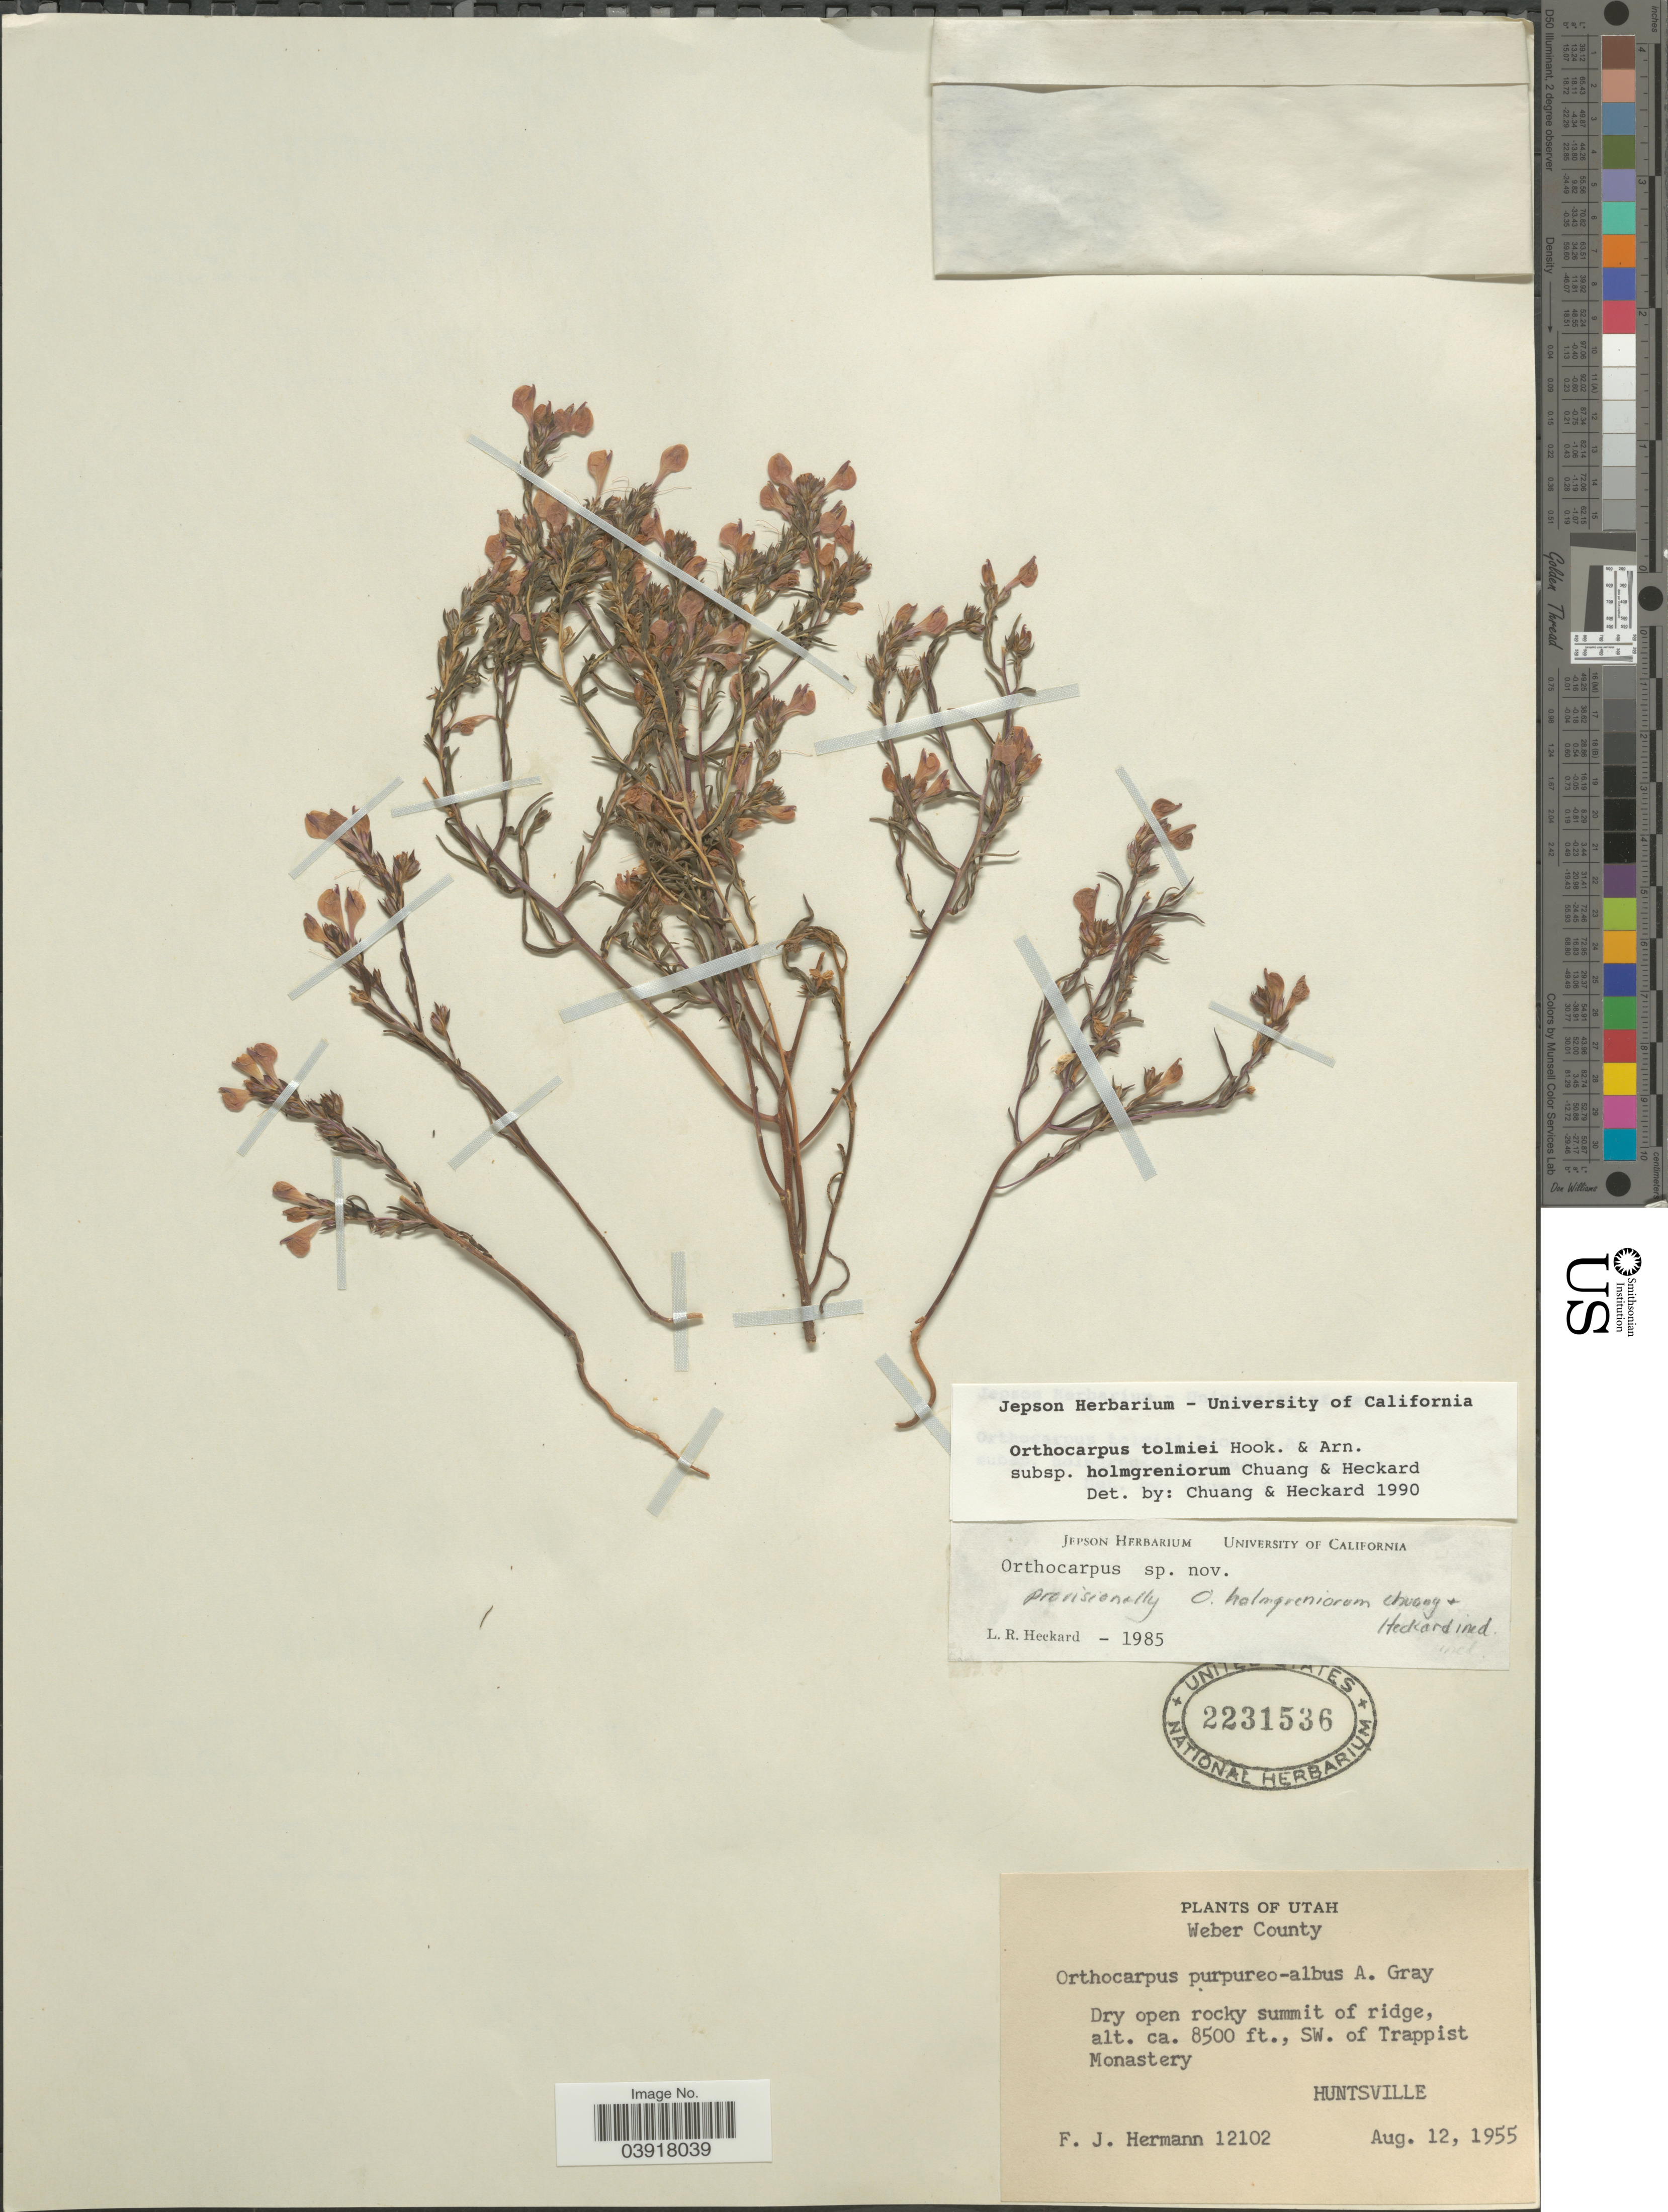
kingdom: Plantae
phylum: Tracheophyta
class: Magnoliopsida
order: Lamiales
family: Orobanchaceae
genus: Orthocarpus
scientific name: Orthocarpus tolmiei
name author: Hook. & Arn.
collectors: F. J. Hermann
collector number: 12102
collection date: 1955-08-12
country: United States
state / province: Utah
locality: Weber County. SW. of Trappist Monastery. Huntsville.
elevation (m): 2591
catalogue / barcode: US 2231536